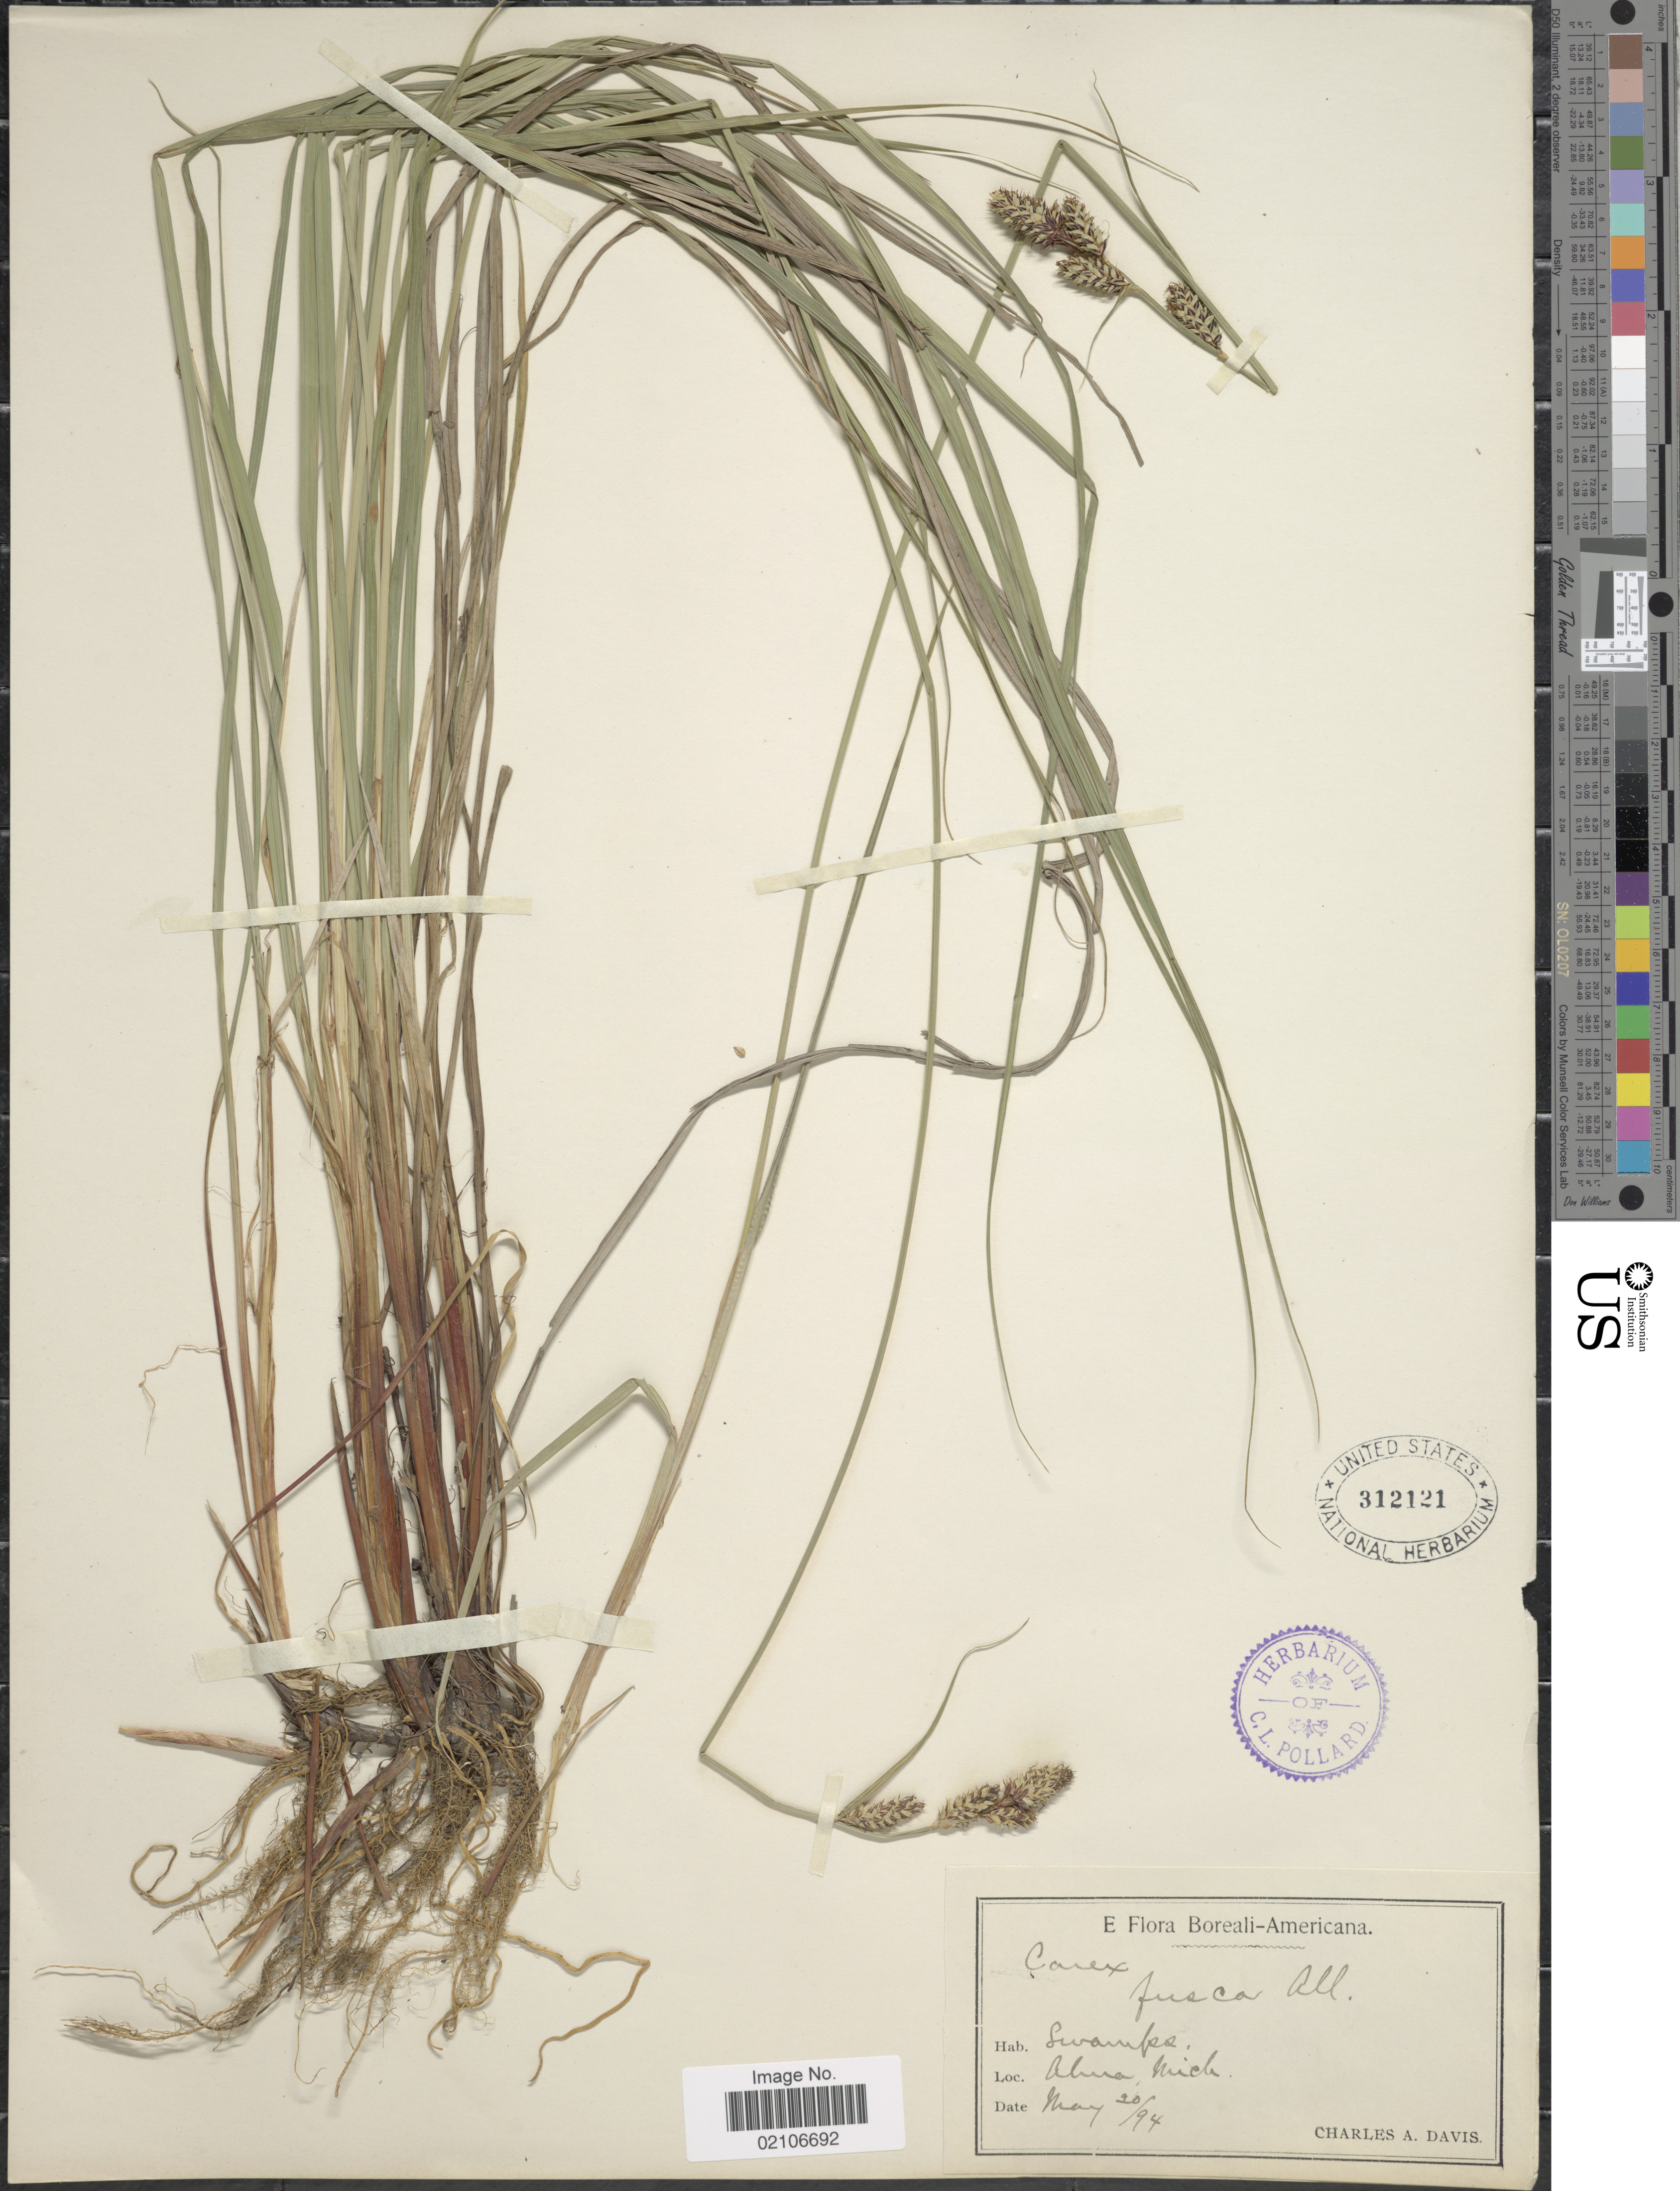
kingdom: Plantae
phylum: Tracheophyta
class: Liliopsida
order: Poales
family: Cyperaceae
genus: Carex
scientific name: Carex buxbaumii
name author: Wahlenb.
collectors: C. Davis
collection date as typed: Transcribed d/m/y: 20/5/94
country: United States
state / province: Michigan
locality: Swamps, Alma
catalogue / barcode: US 312121